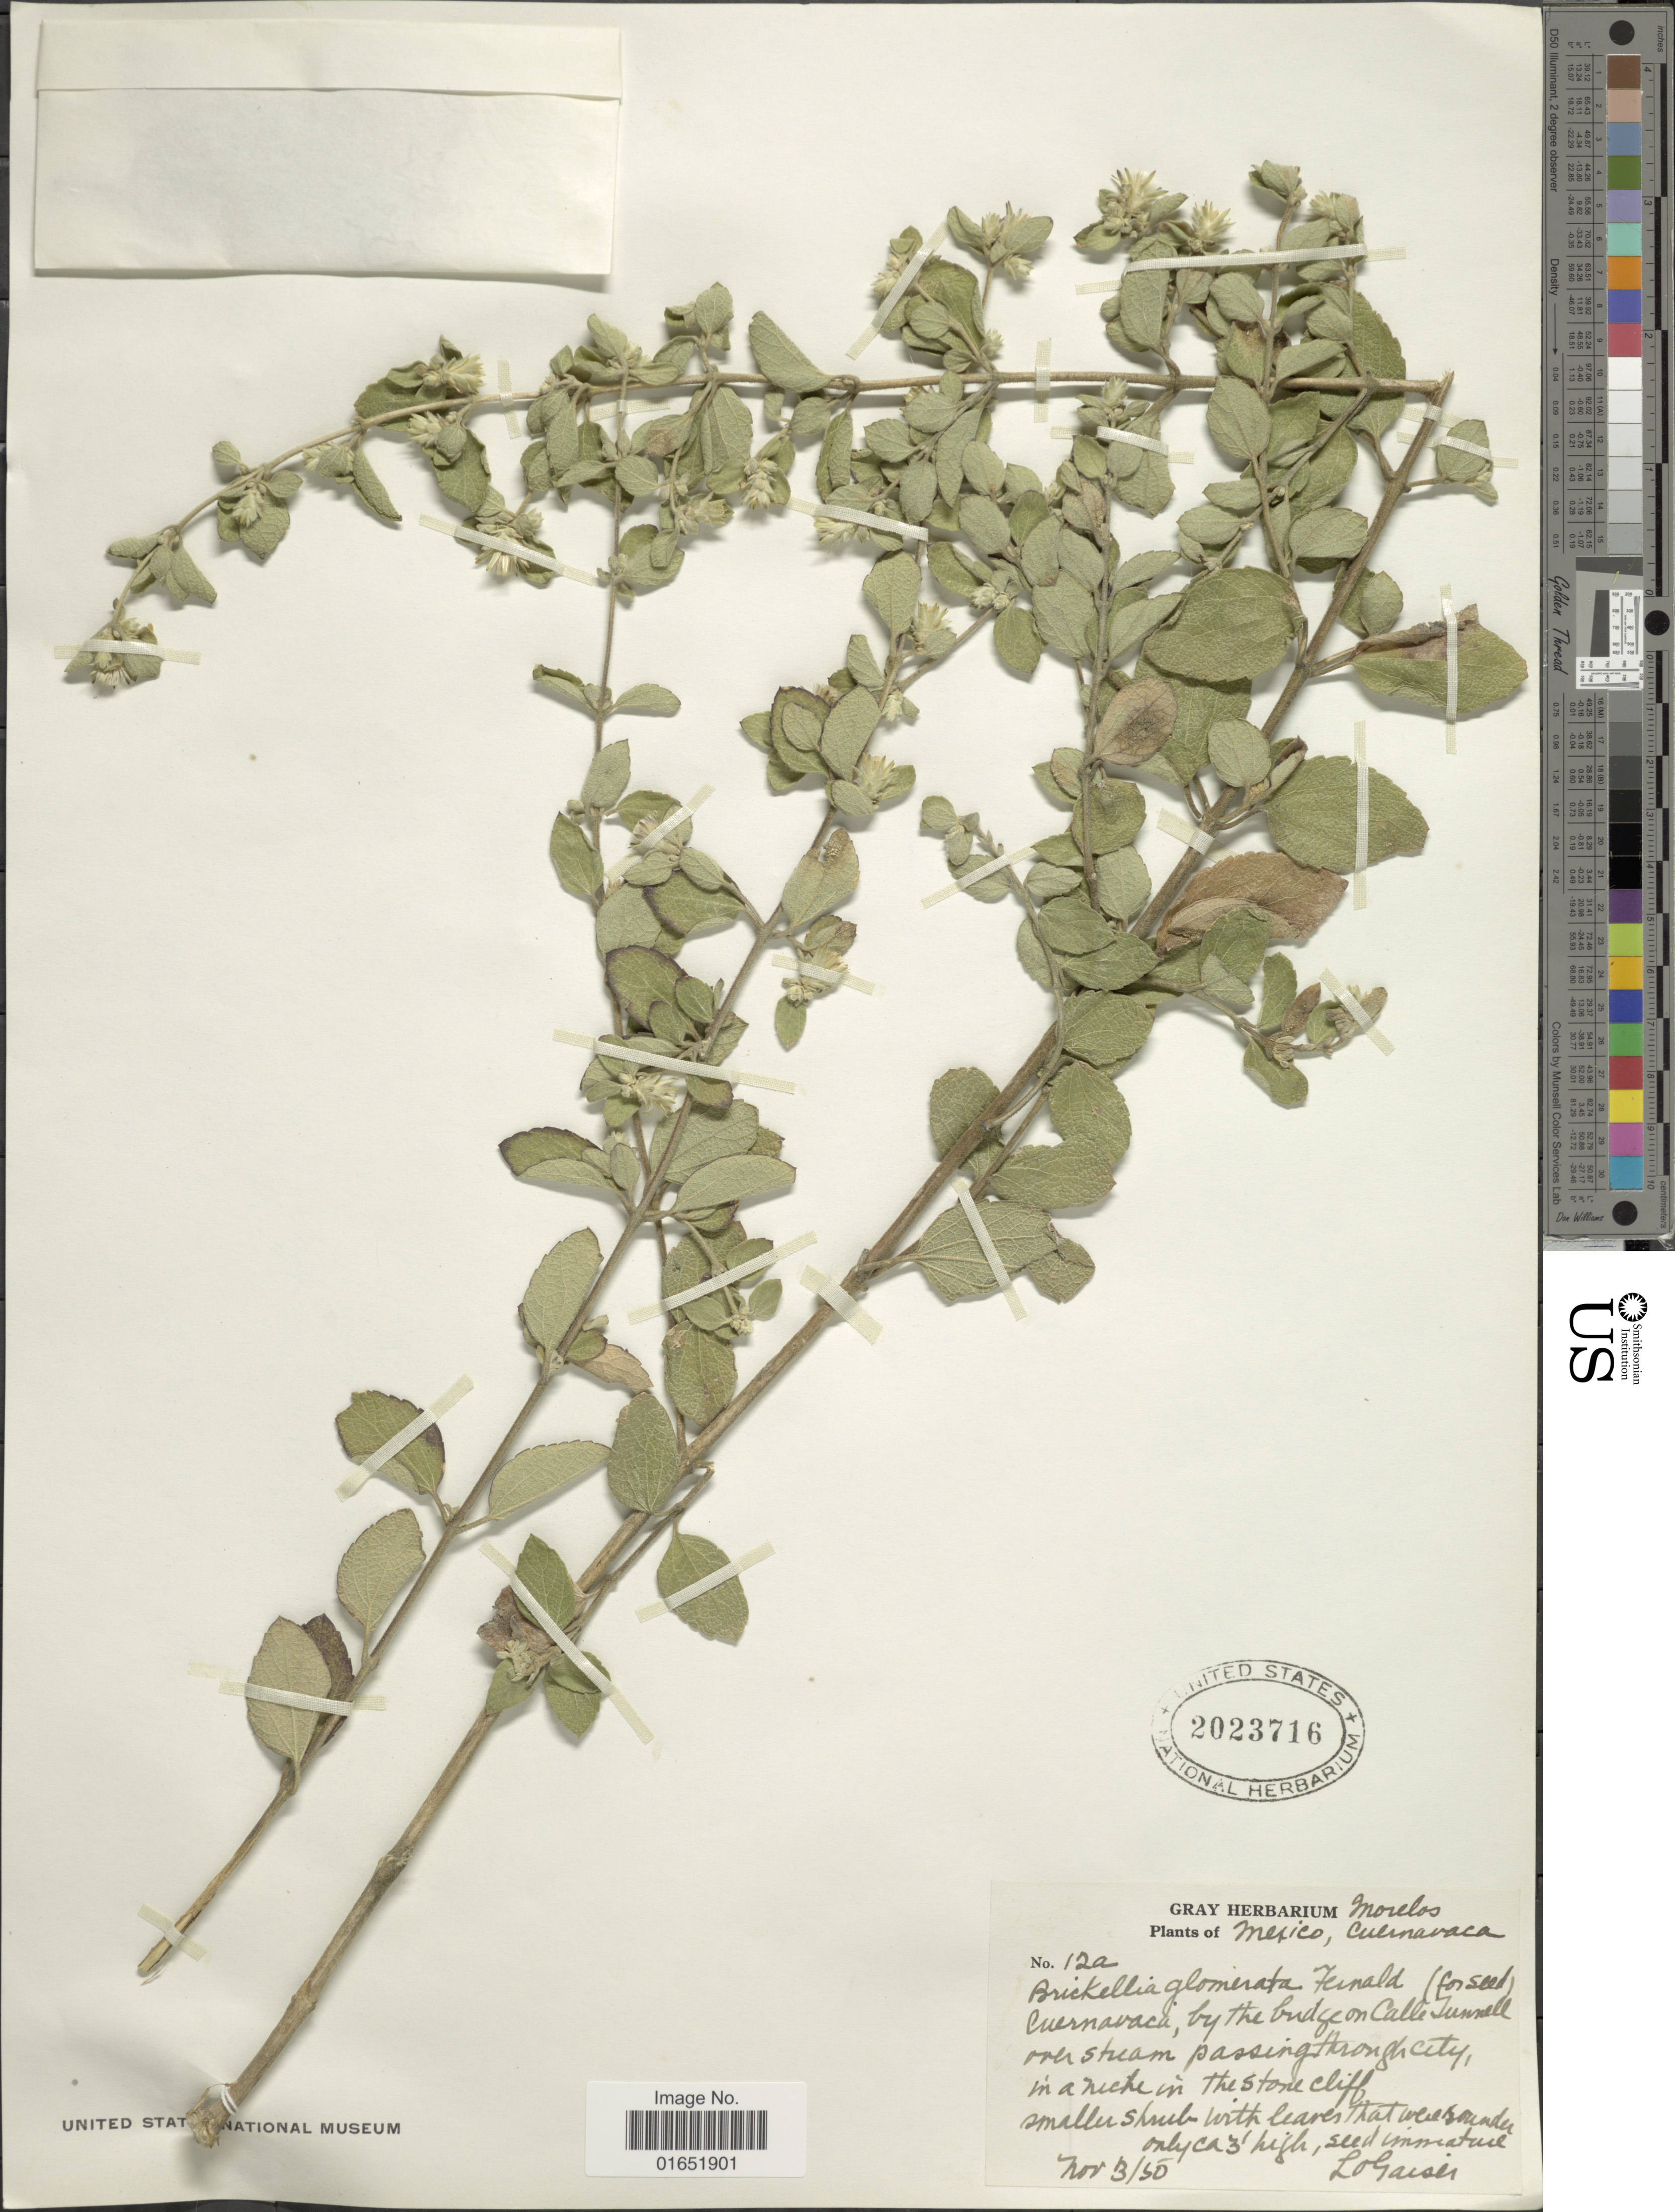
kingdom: Plantae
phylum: Tracheophyta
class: Magnoliopsida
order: Asterales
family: Asteraceae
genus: Brickellia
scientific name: Brickellia glomerata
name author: Fernald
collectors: L. Gaiser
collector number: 12a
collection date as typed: Transcribed d/m/y: 3/11/50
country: Mexico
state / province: Morelos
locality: Cuernavaca, by the bridge on Calle Tunnell over stream passing through city, in a niche in the stone cliff [interpreted]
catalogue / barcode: US 2023716